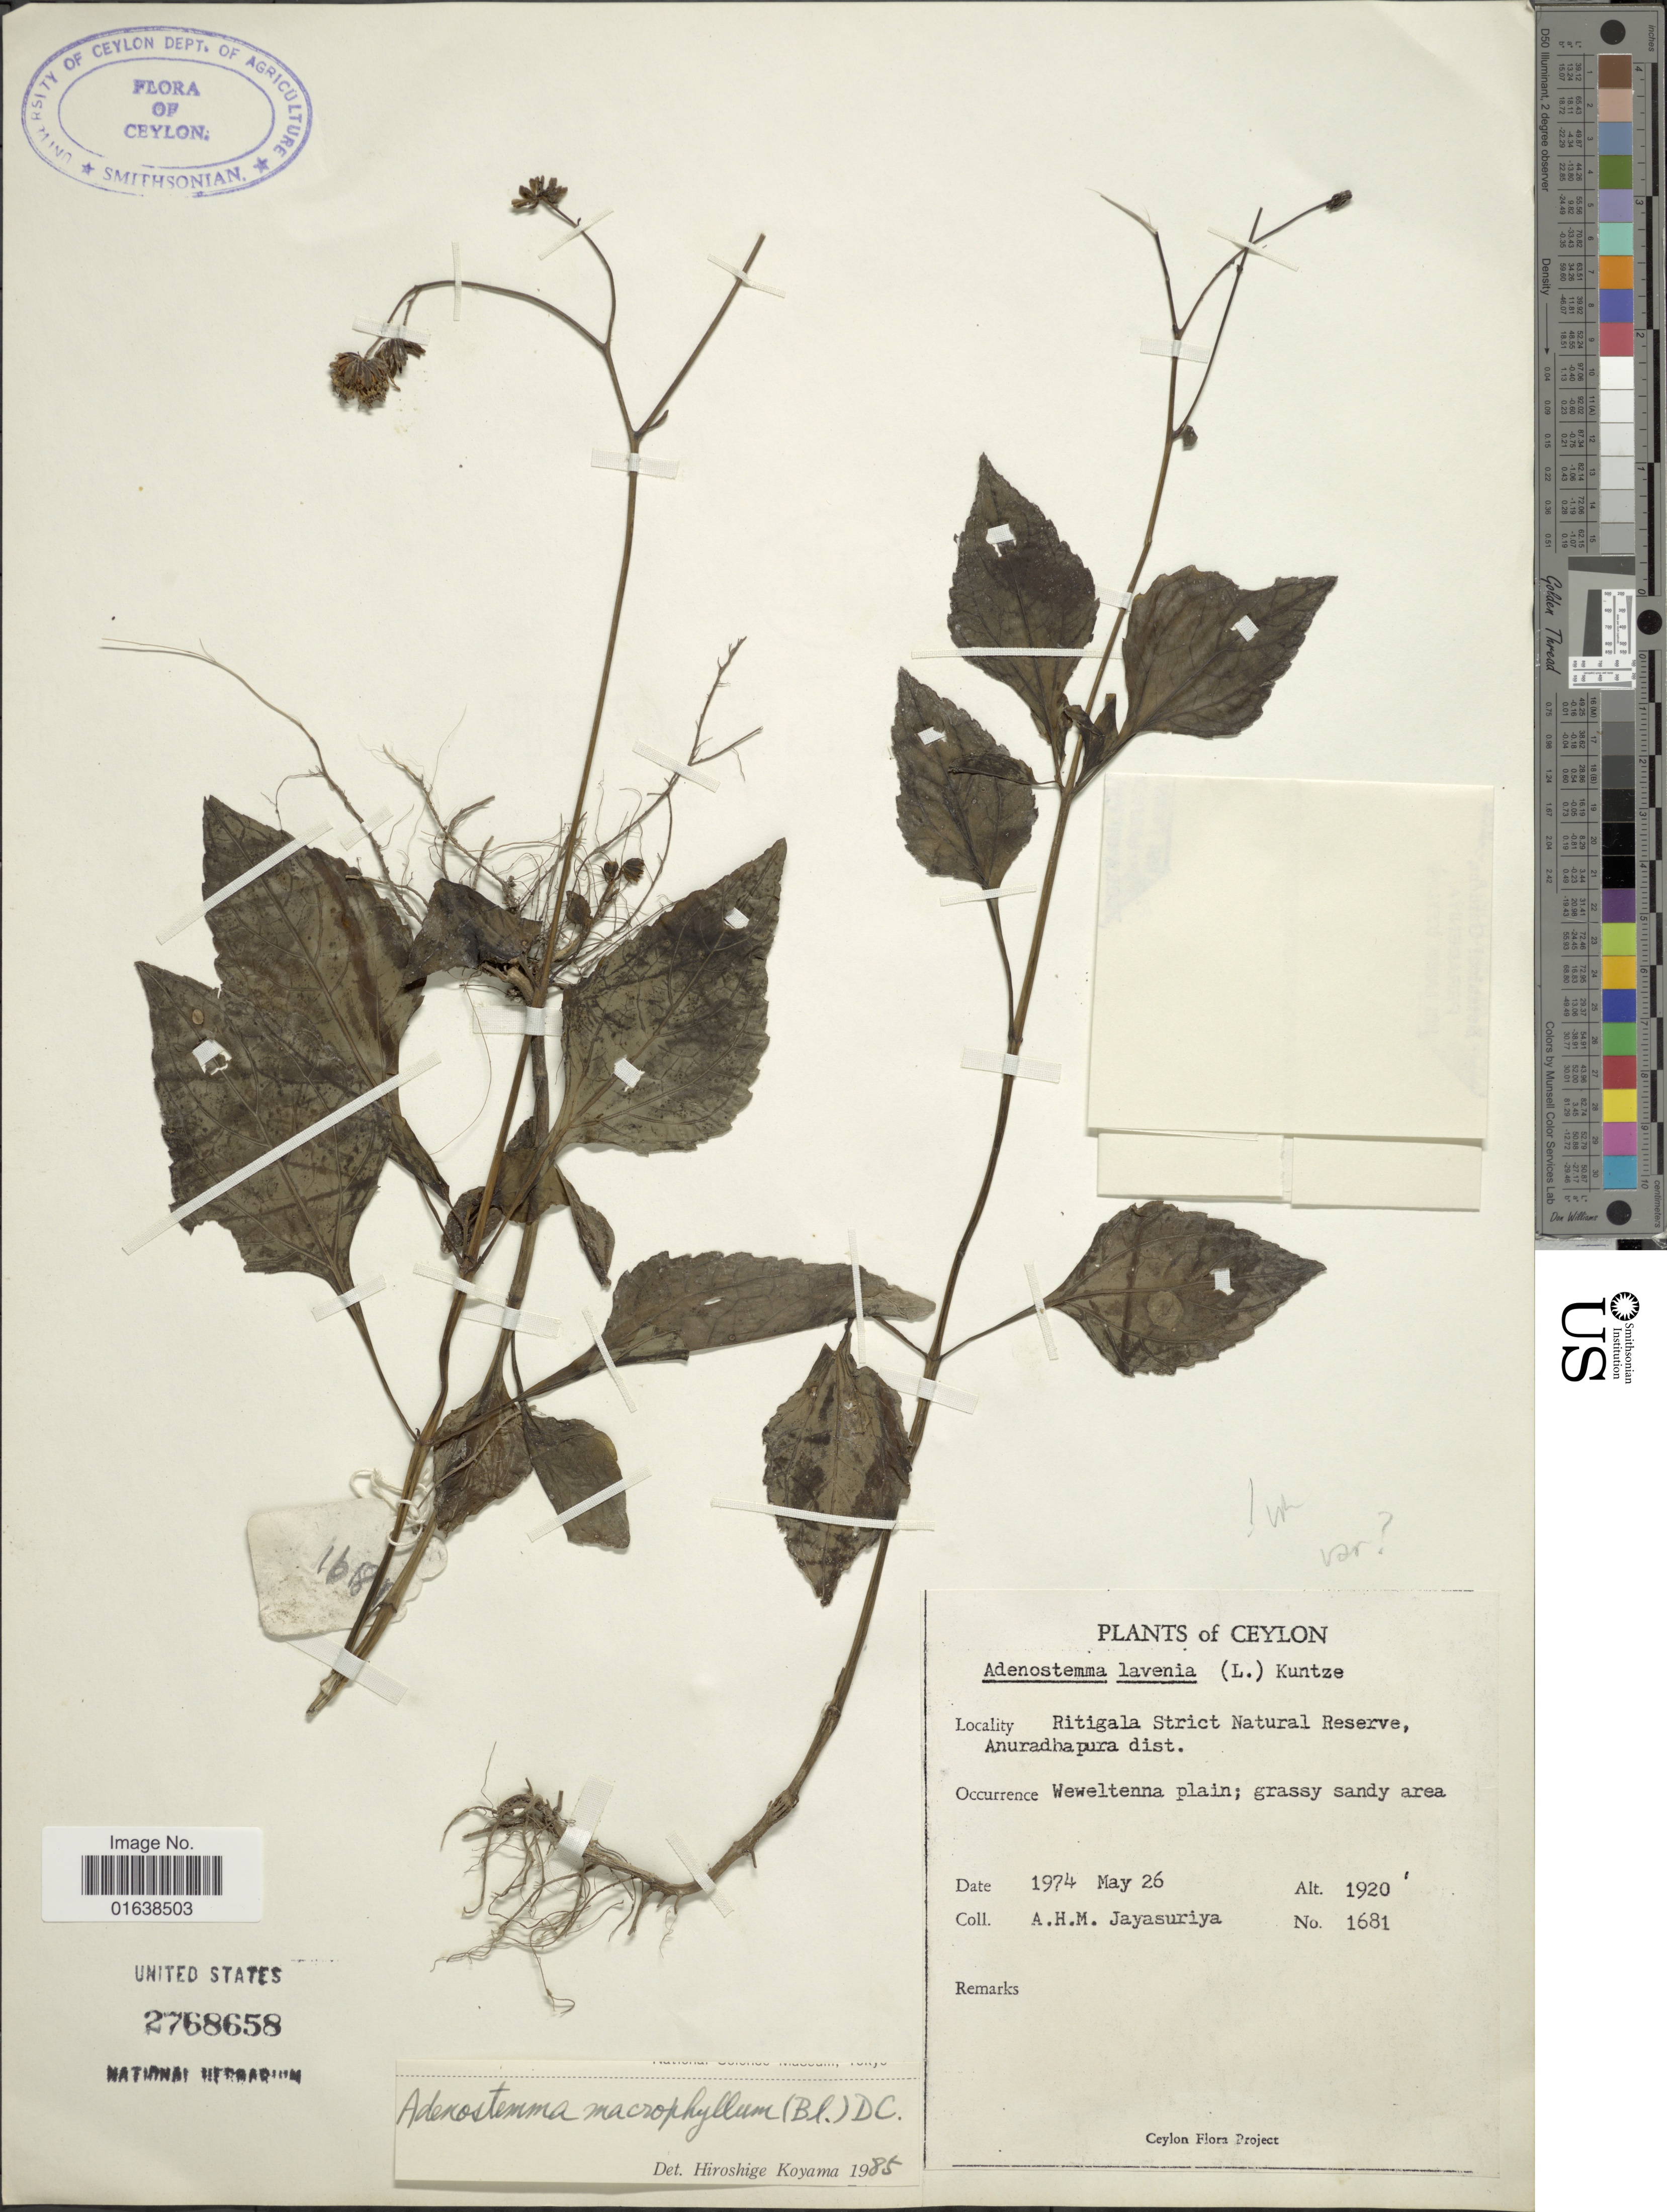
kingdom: Plantae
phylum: Tracheophyta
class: Magnoliopsida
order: Asterales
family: Asteraceae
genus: Adenostemma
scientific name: Adenostemma macrophyllum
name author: (Blume) DC.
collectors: A. H. Jayasuriya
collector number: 1681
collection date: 1974-05-26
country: Sri Lanka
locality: Ceylon, Ritigala Strict Natural Reserve, Anuradhapura dist.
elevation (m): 585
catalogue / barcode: US 2768658